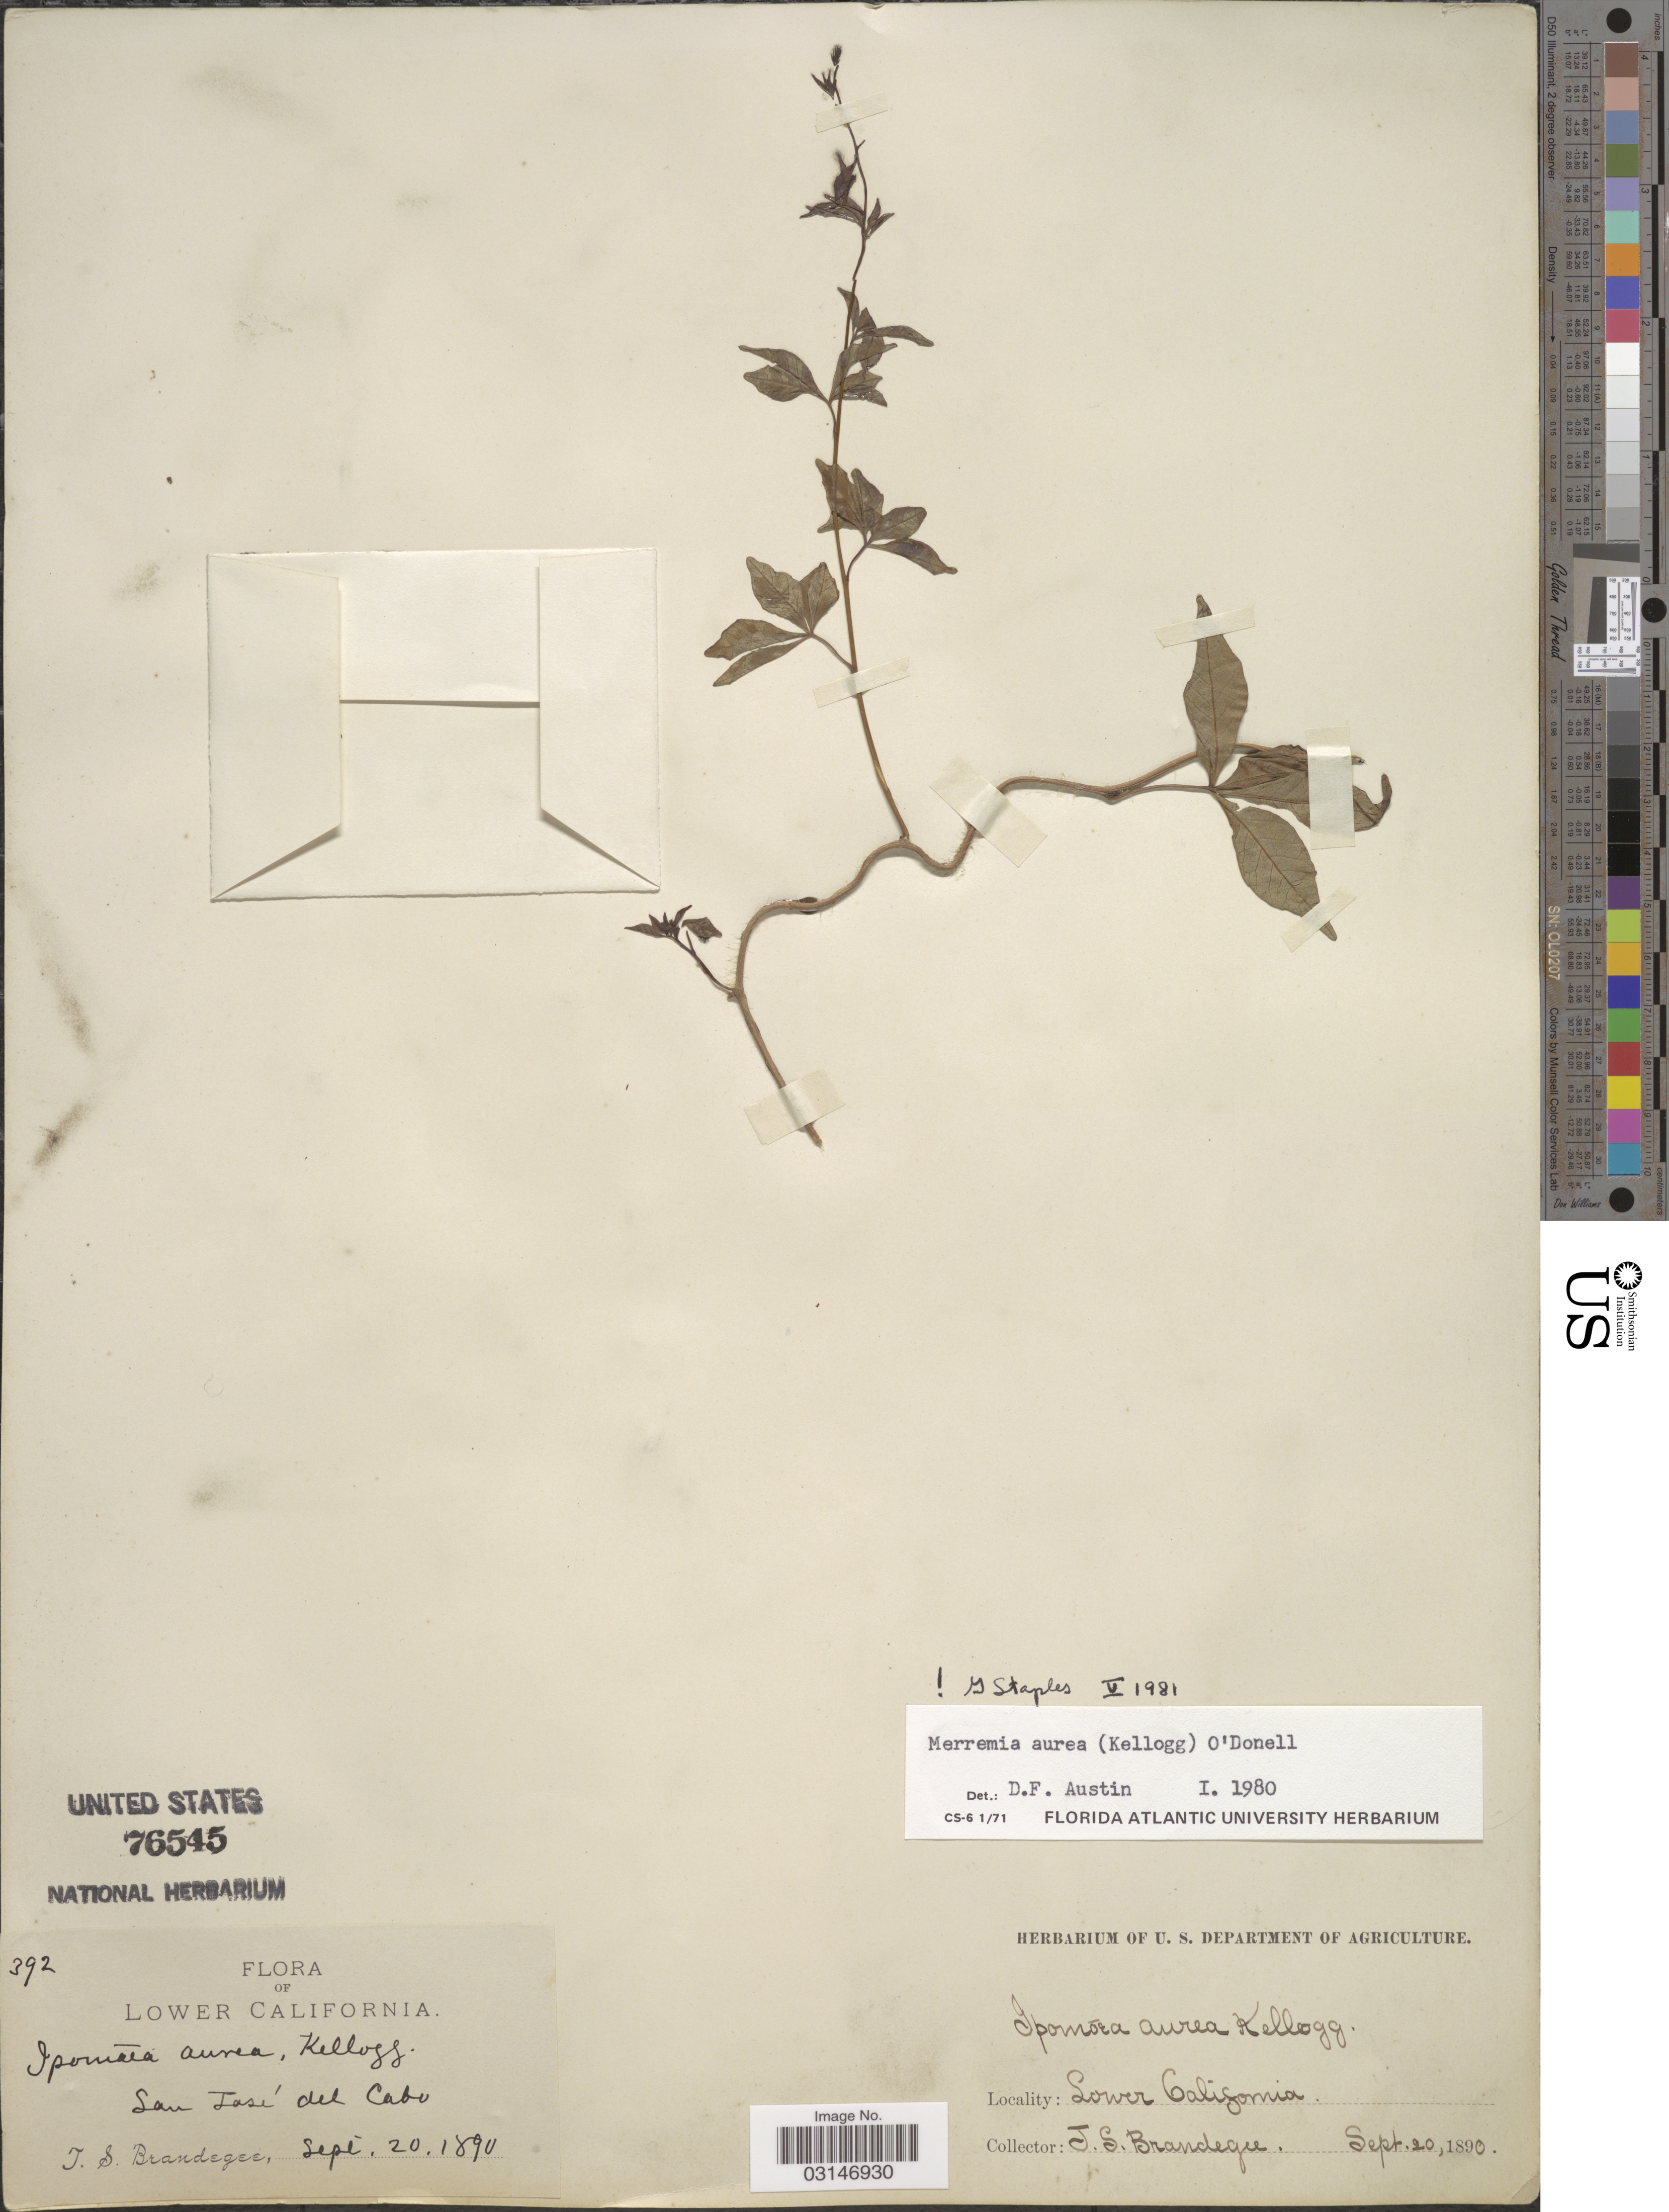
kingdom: Plantae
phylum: Tracheophyta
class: Magnoliopsida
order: Solanales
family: Convolvulaceae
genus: Distimake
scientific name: Distimake aureus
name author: (Kellogg) A. R. Simões & Staples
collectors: T. S. Brandegee (herbarium)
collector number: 392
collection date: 1890-09-20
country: Mexico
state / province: Baja California Sur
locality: Lower California, San José del Cabo.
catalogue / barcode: US 76545